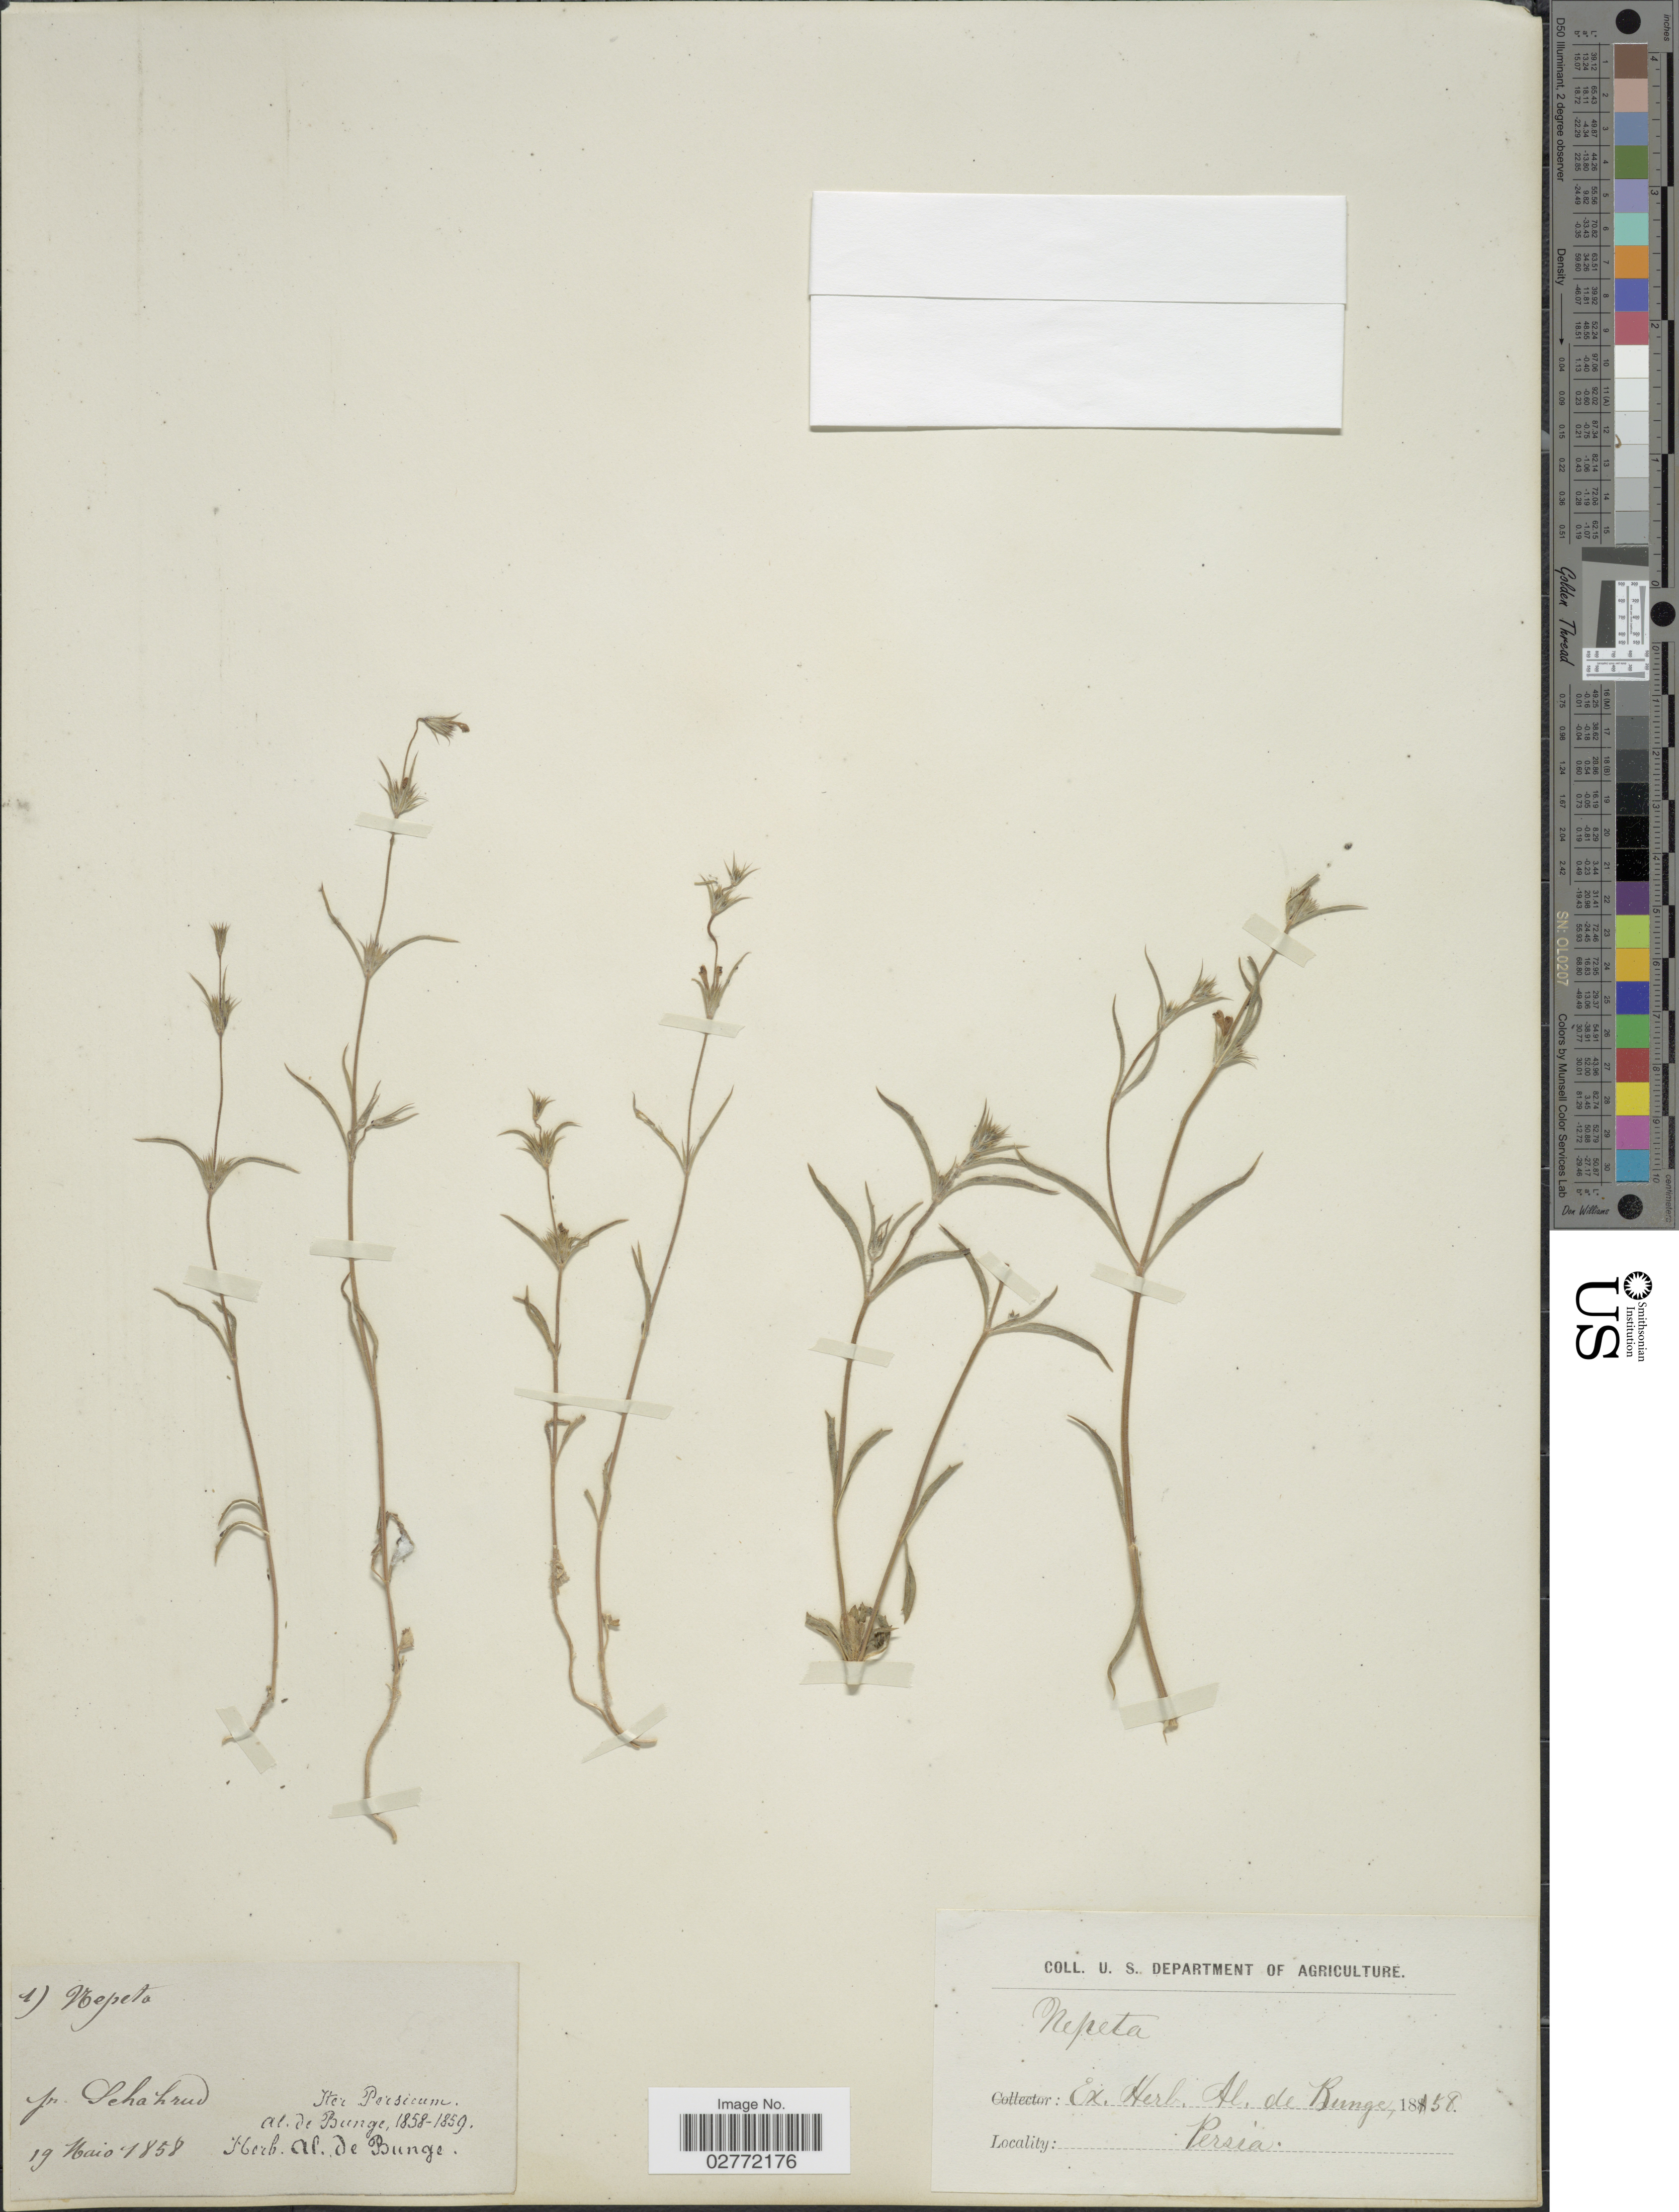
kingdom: Plantae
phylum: Tracheophyta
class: Magnoliopsida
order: Lamiales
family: Lamiaceae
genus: Nepeta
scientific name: Nepeta sp.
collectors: A. de Bunge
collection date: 1858-05-19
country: Iran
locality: Pr. Schahrud, Persicum.